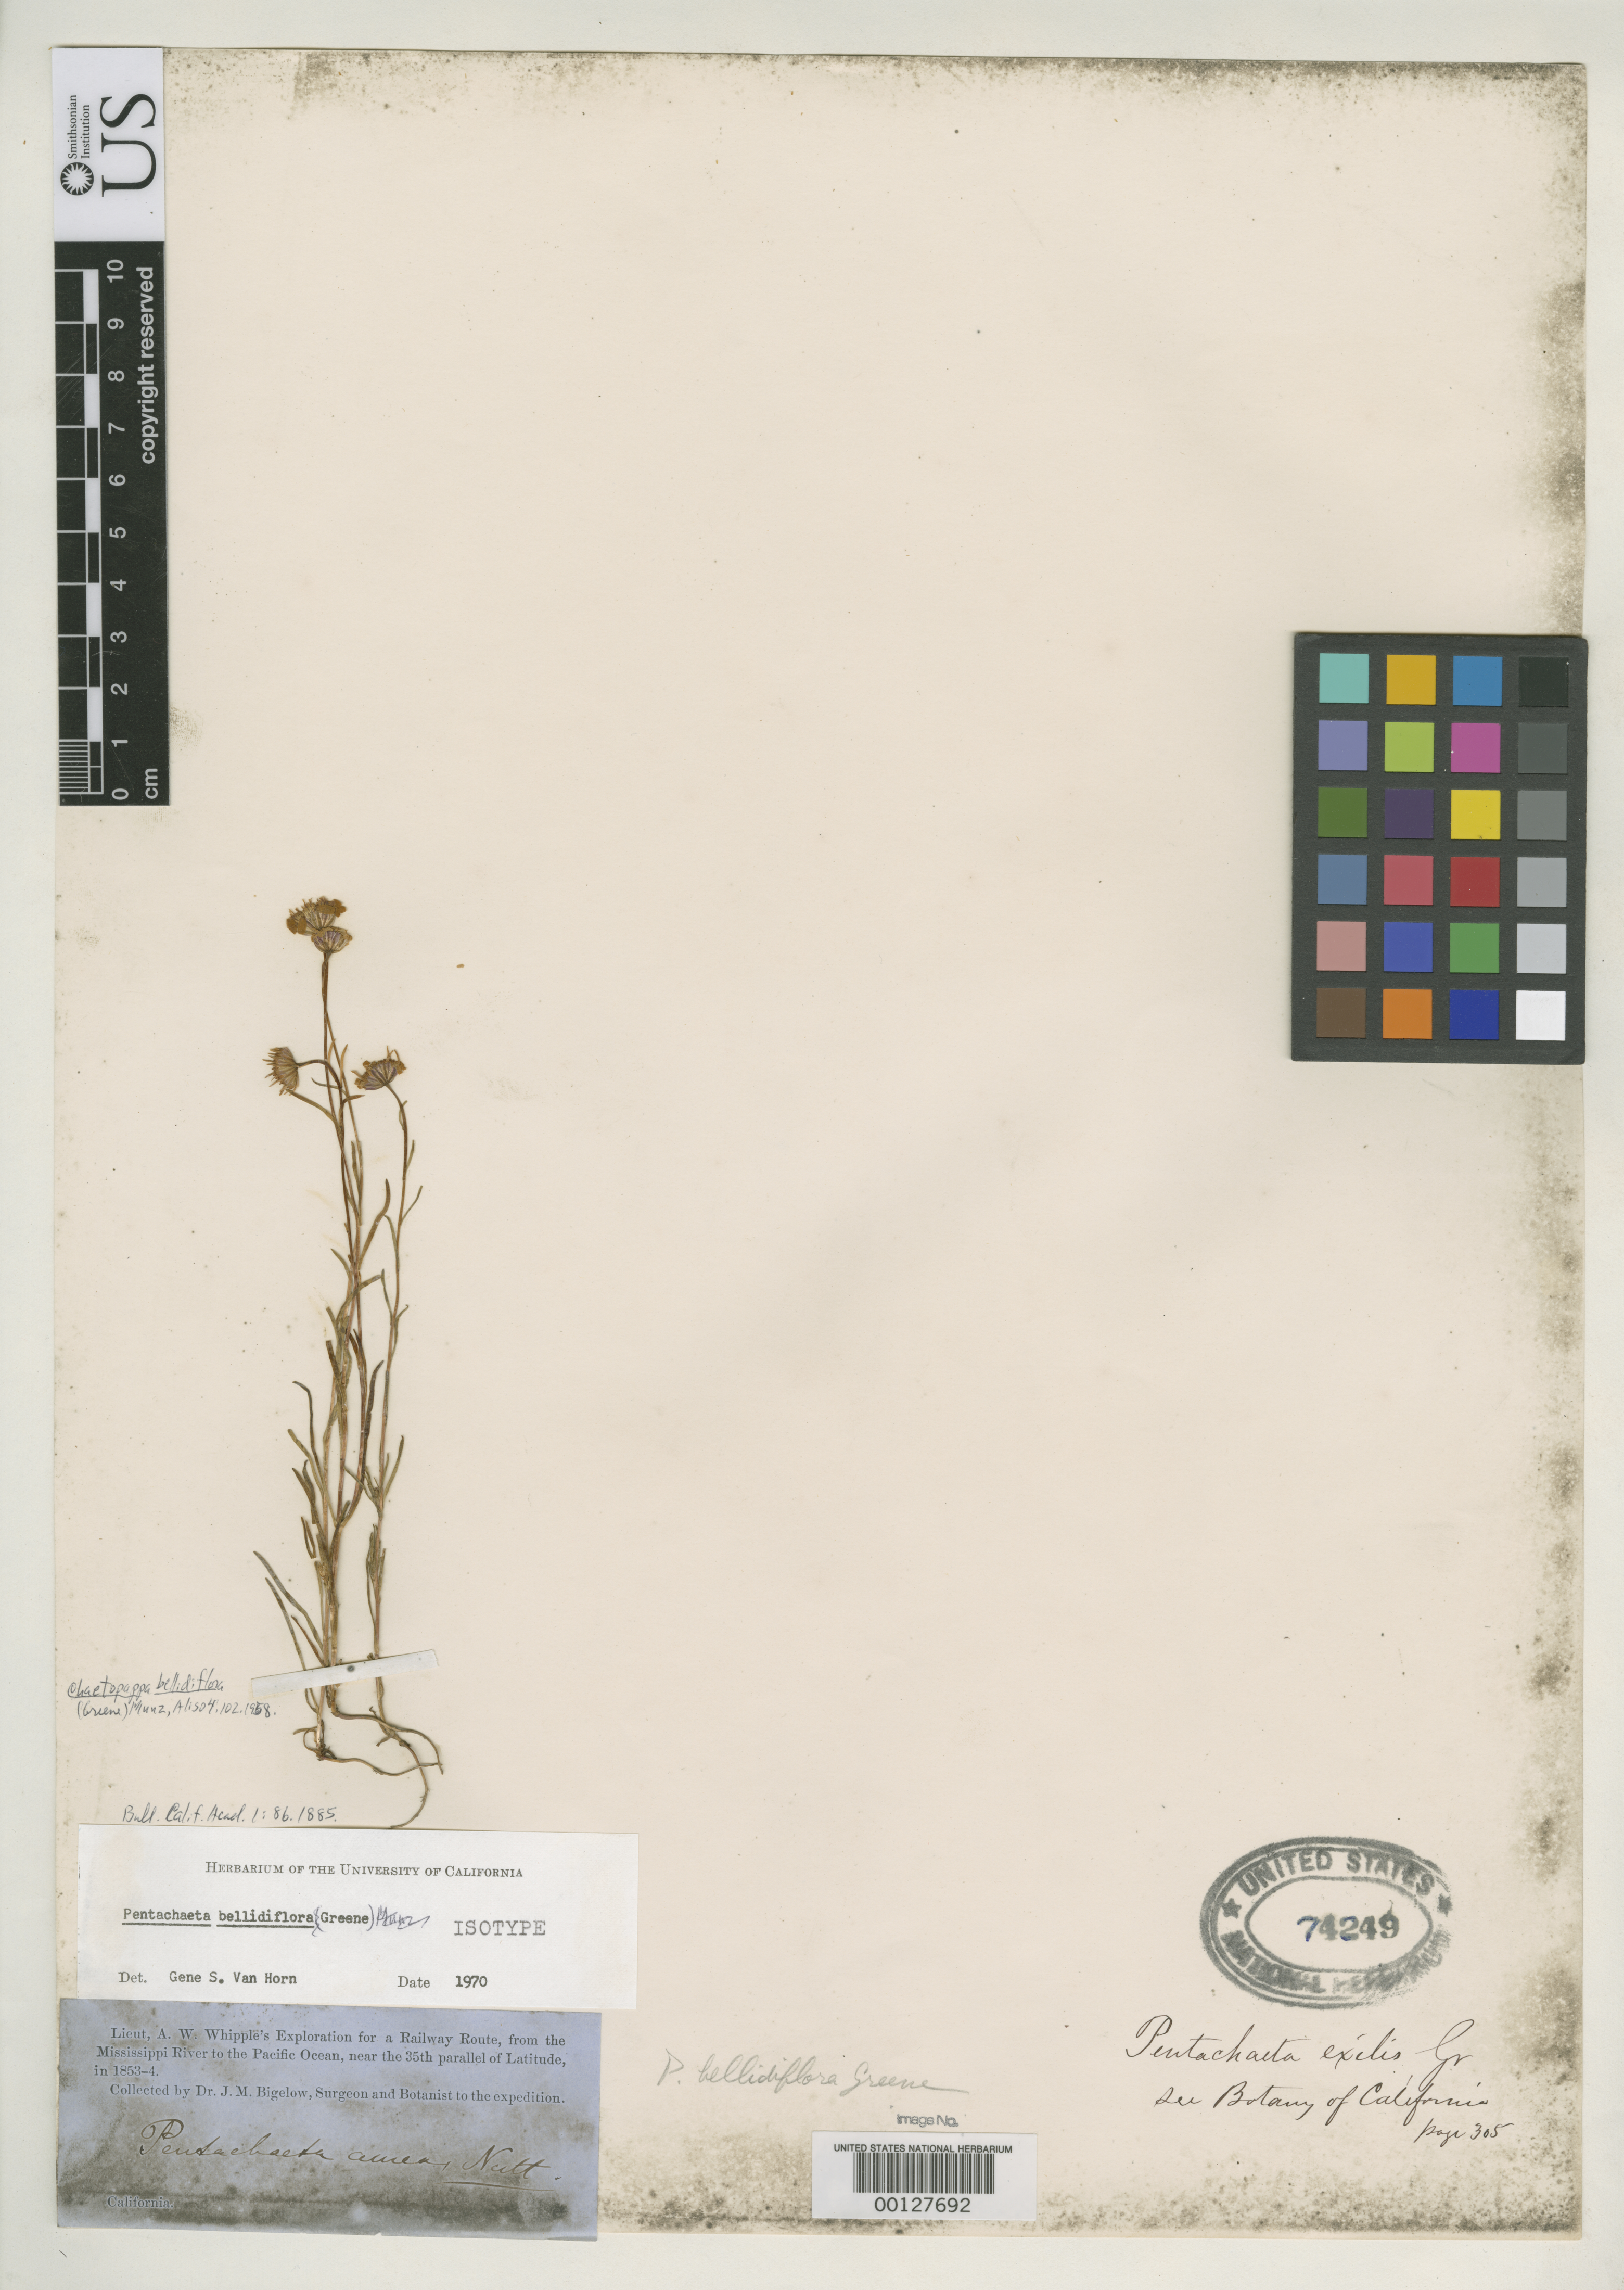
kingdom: Plantae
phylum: Tracheophyta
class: Magnoliopsida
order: Asterales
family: Asteraceae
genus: Pentachaeta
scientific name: Pentachaeta bellidiflora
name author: Greene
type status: Isotype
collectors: J. M. Bigelow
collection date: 1853/1854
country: United States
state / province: California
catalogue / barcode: US 74249